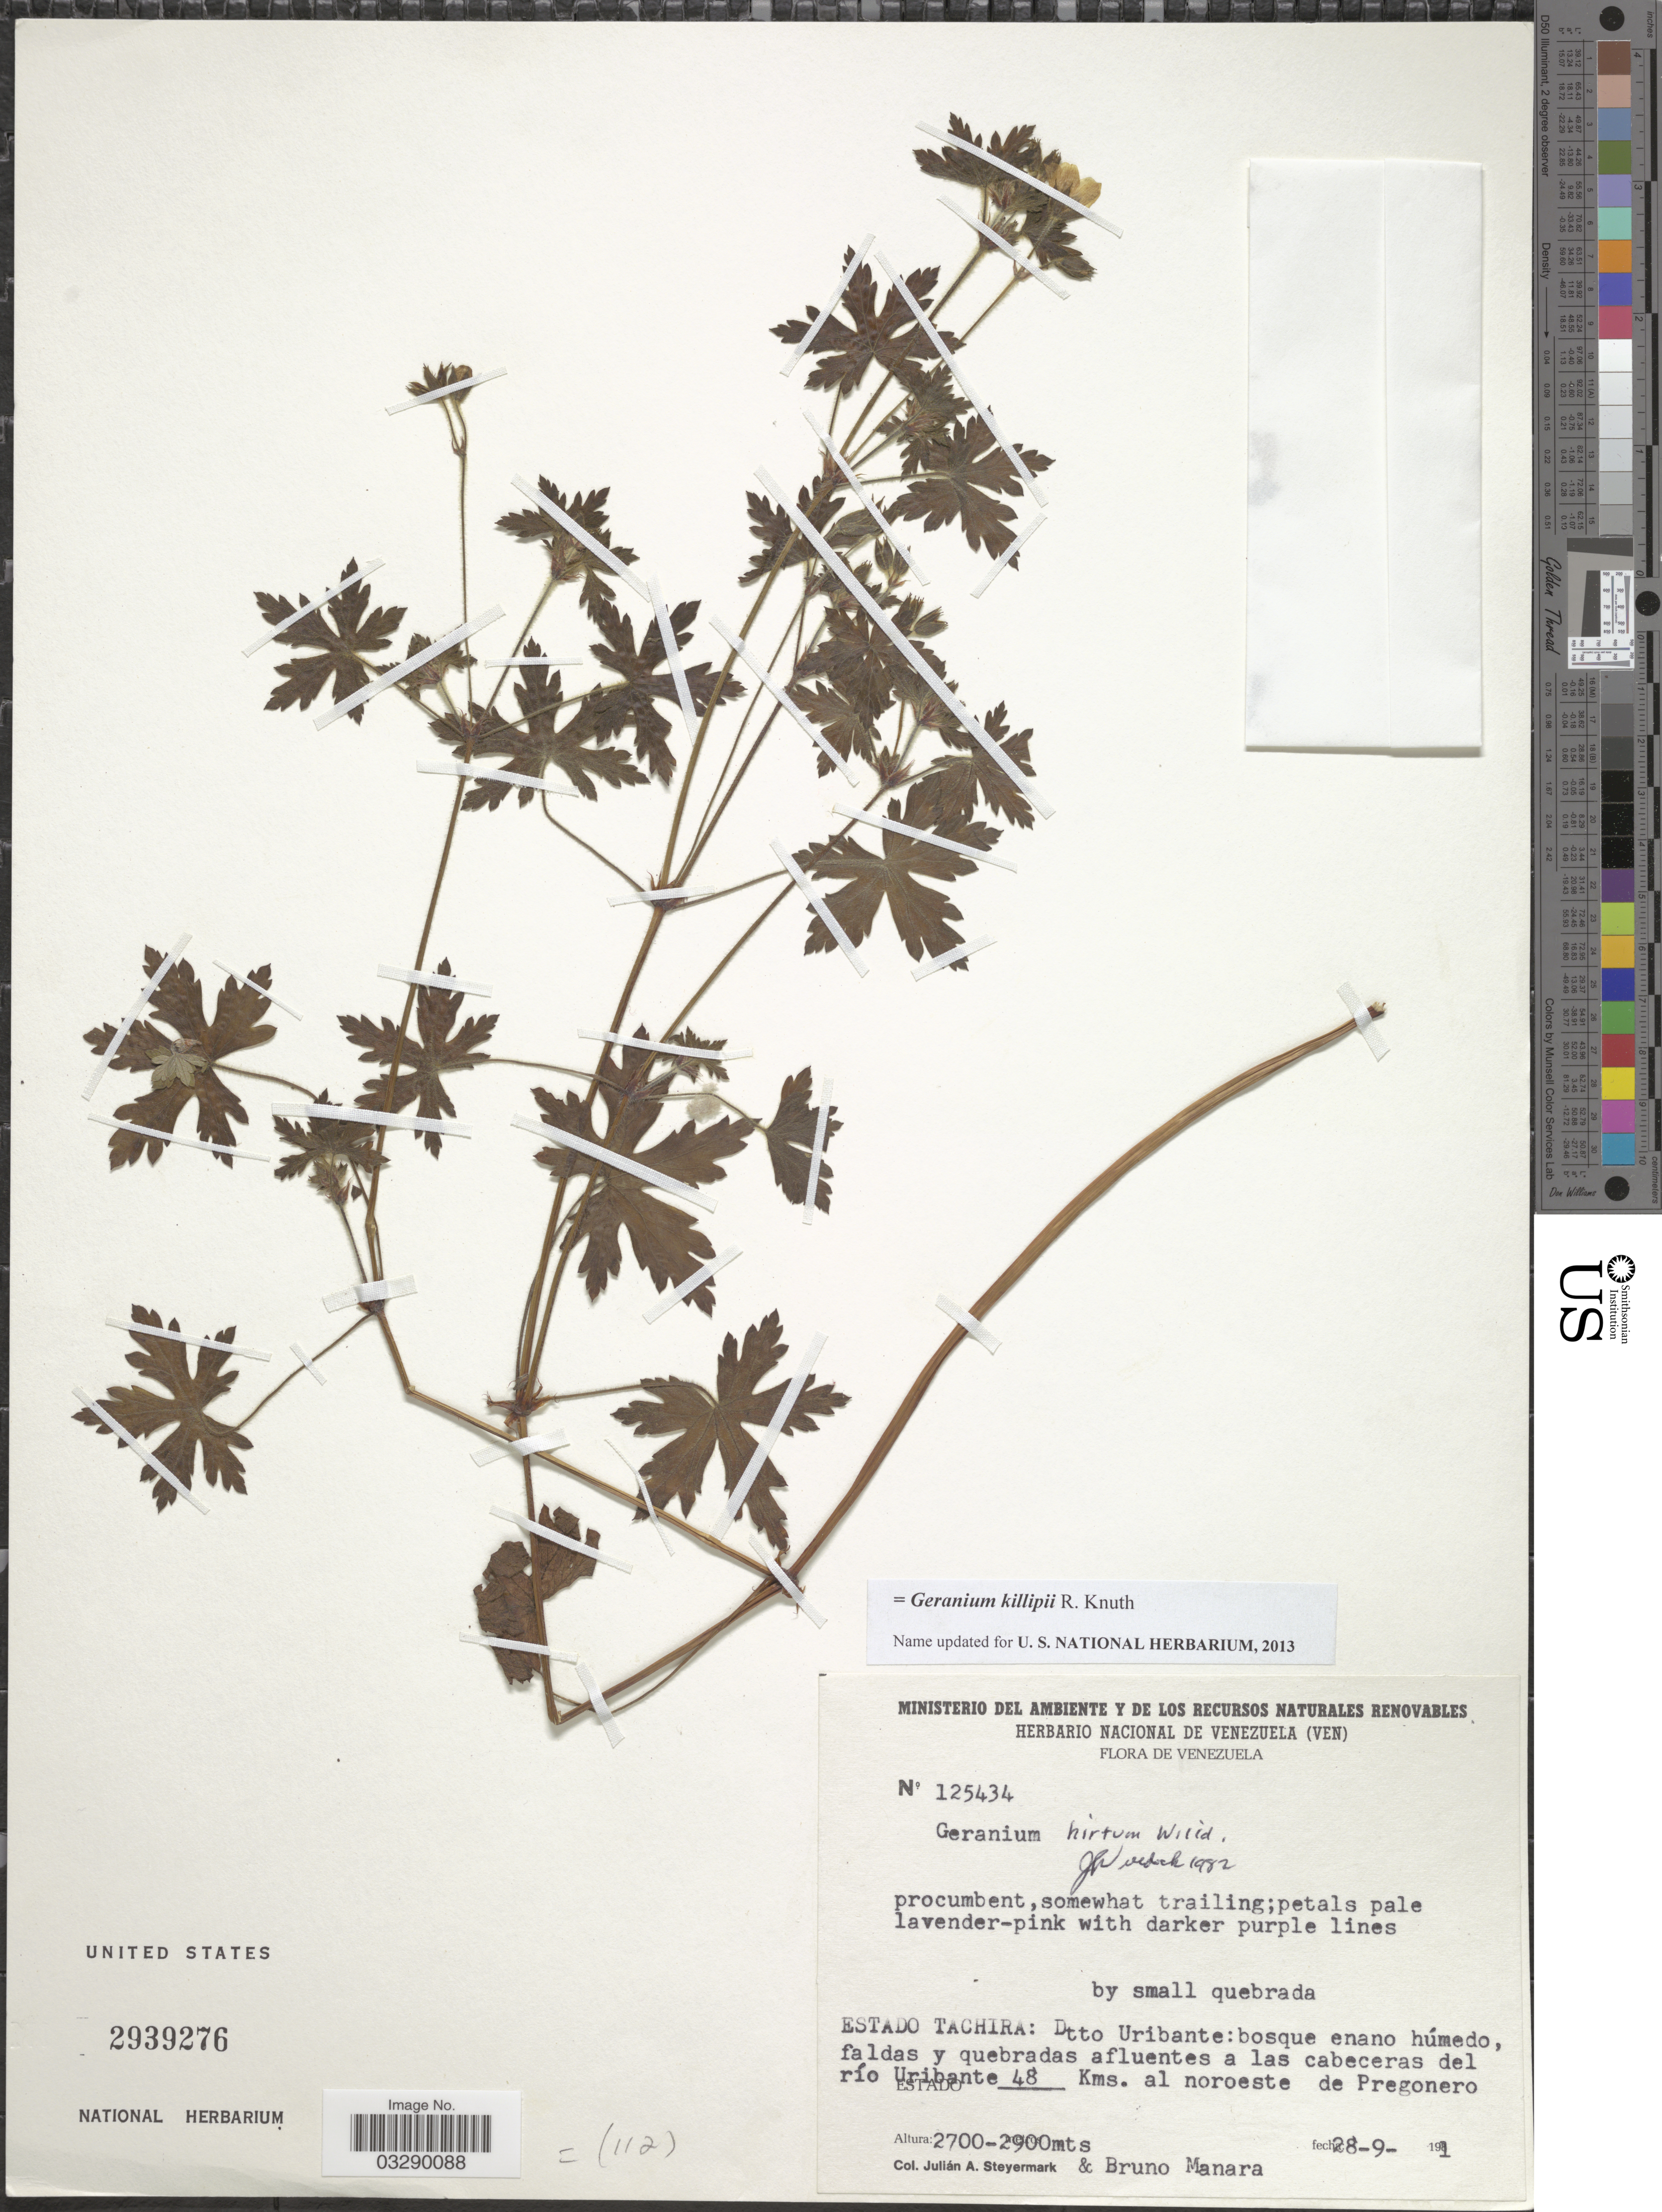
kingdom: Plantae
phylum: Tracheophyta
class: Magnoliopsida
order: Geraniales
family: Geraniaceae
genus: Geranium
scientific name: Geranium killipii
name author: R. Knuth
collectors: J. Steyermark & B. Manara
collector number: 125434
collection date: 1981-09-28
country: Venezuela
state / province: Tachira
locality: Dtto Uribante: bosque enano húmedo, faldas y quebradas afluentes a las cabeceras del río Uribante 48 Kms. al noroeste de Pregonero.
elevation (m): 2700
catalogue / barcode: US 2939276